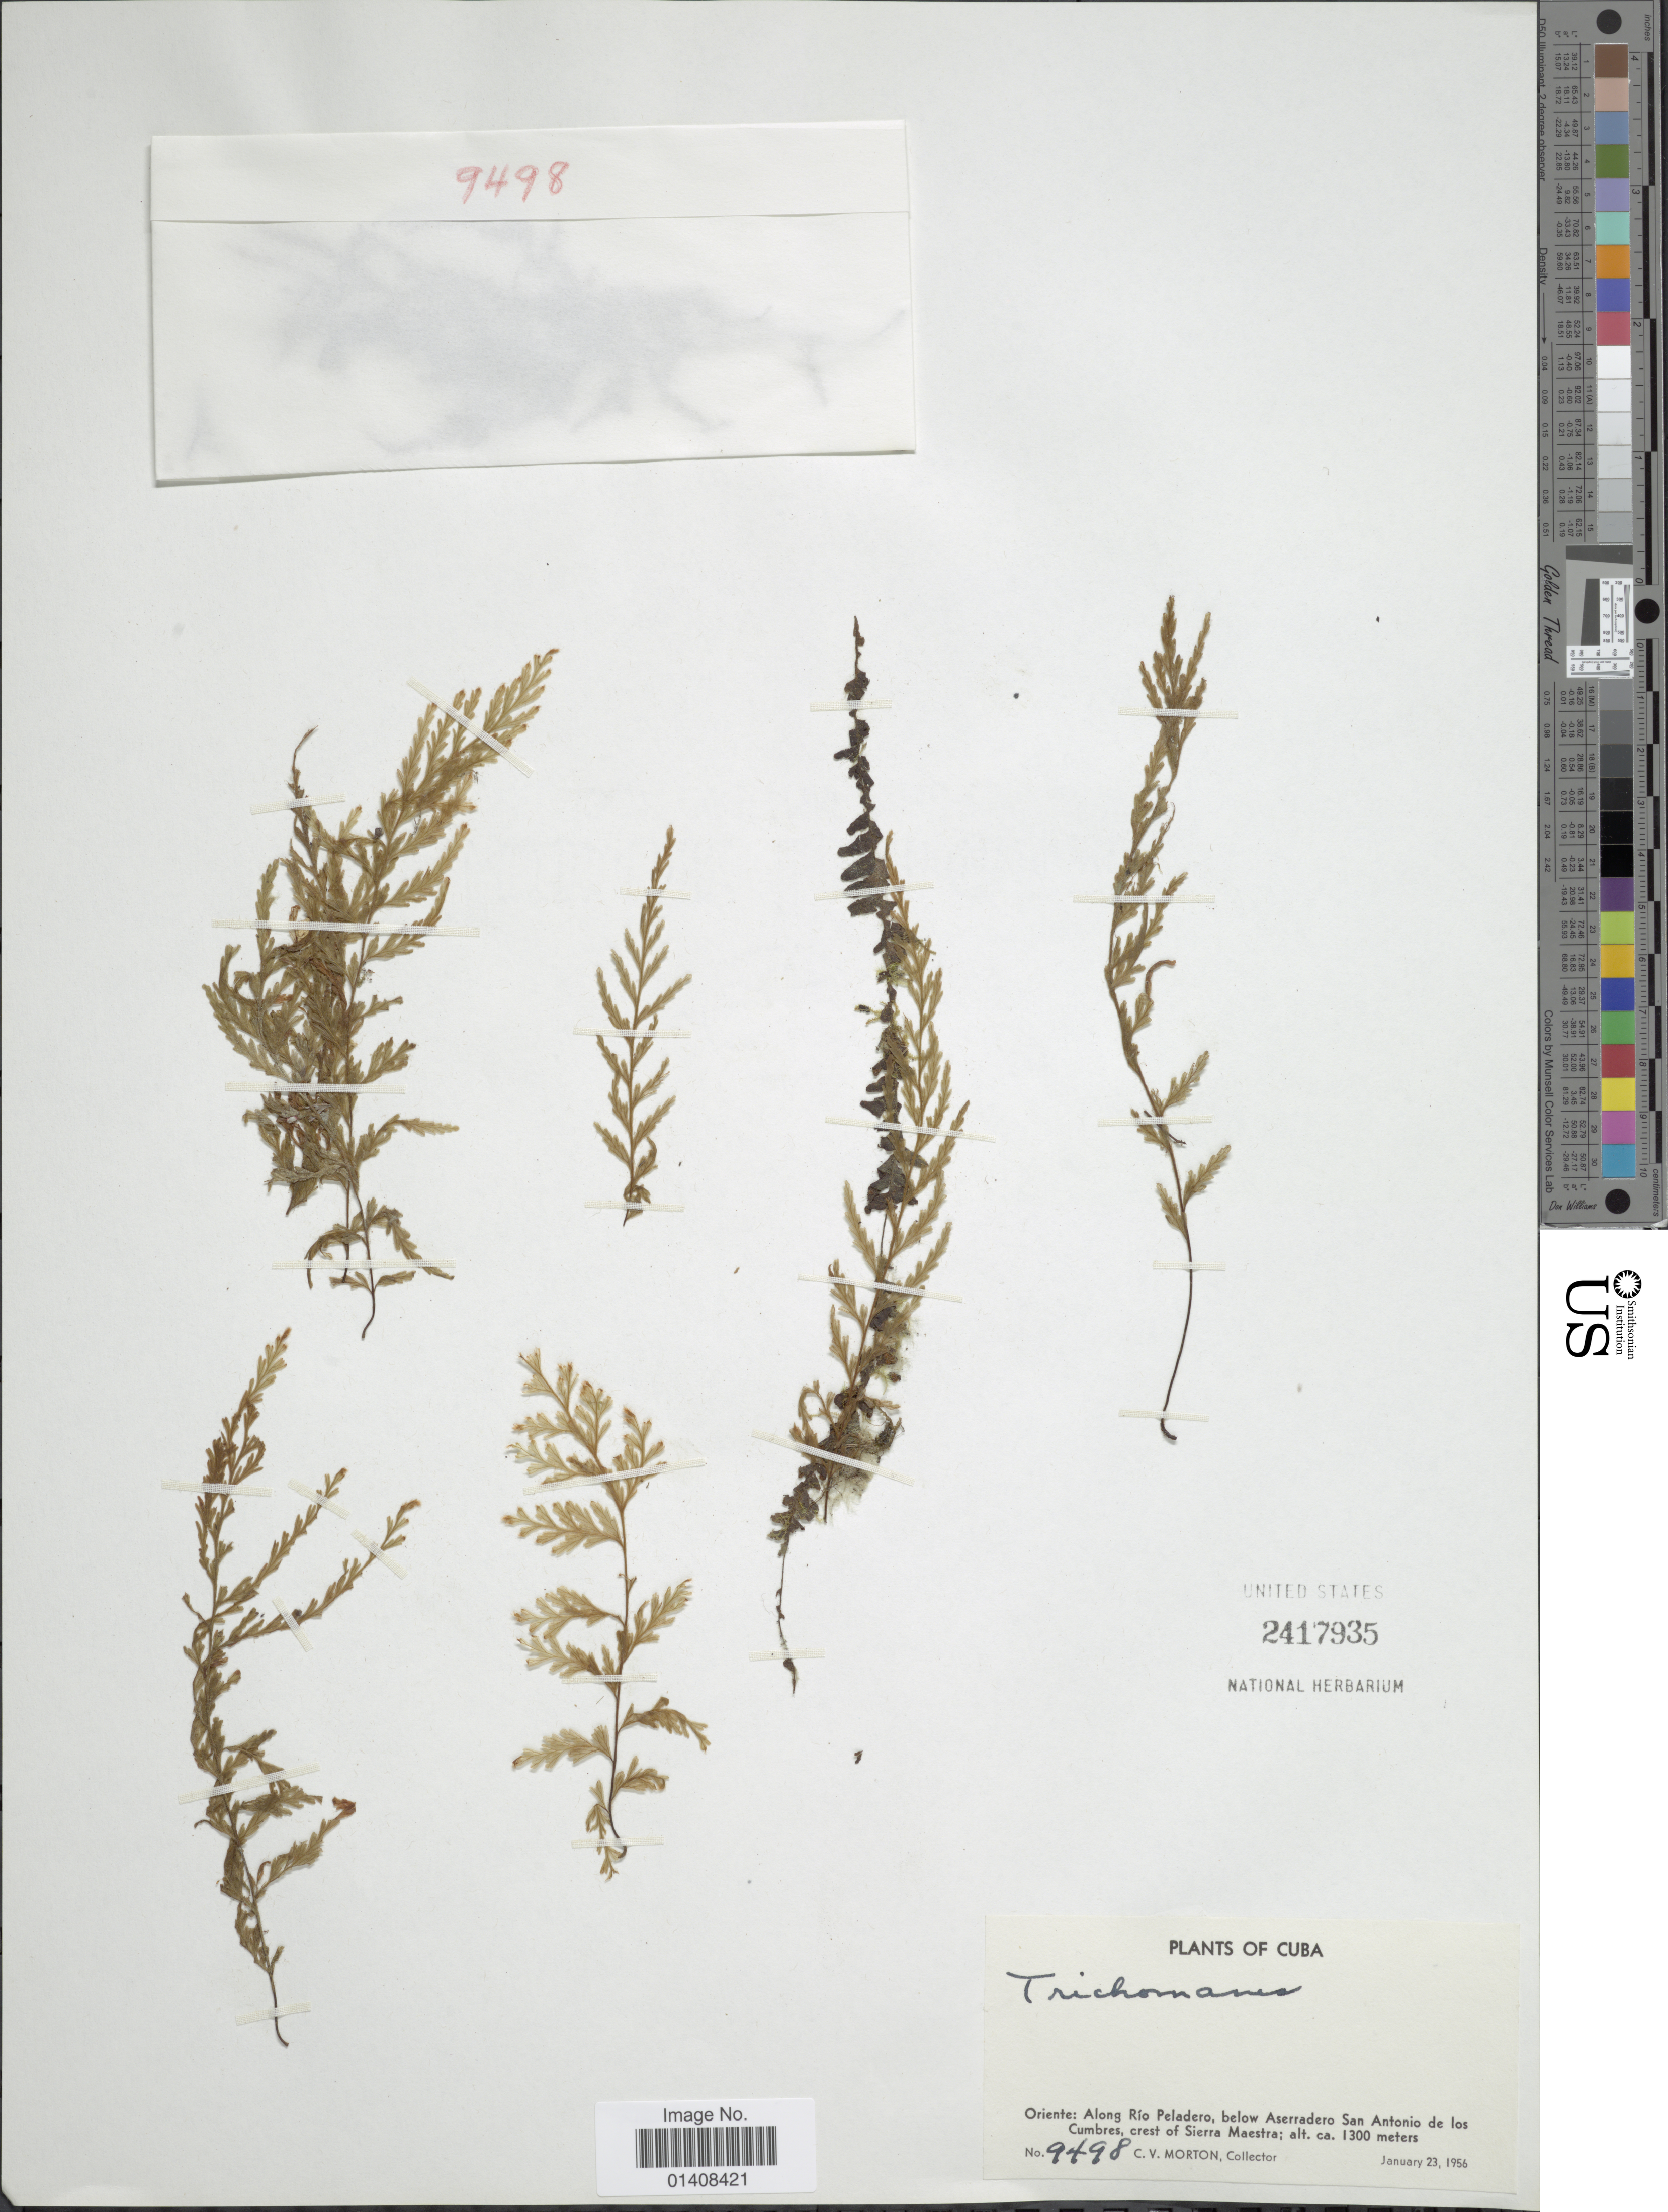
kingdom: Plantae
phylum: Tracheophyta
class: Polypodiopsida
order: Hymenophyllales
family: Hymenophyllaceae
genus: Trichomanes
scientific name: Trichomanes sp.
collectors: C. V. Morton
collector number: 9498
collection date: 1956-01-23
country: Cuba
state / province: Oriente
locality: Along Rio Peladero below Aserradero San Antonio de los Cumbres crest of Sierra Maestra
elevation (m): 1300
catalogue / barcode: US 2417935